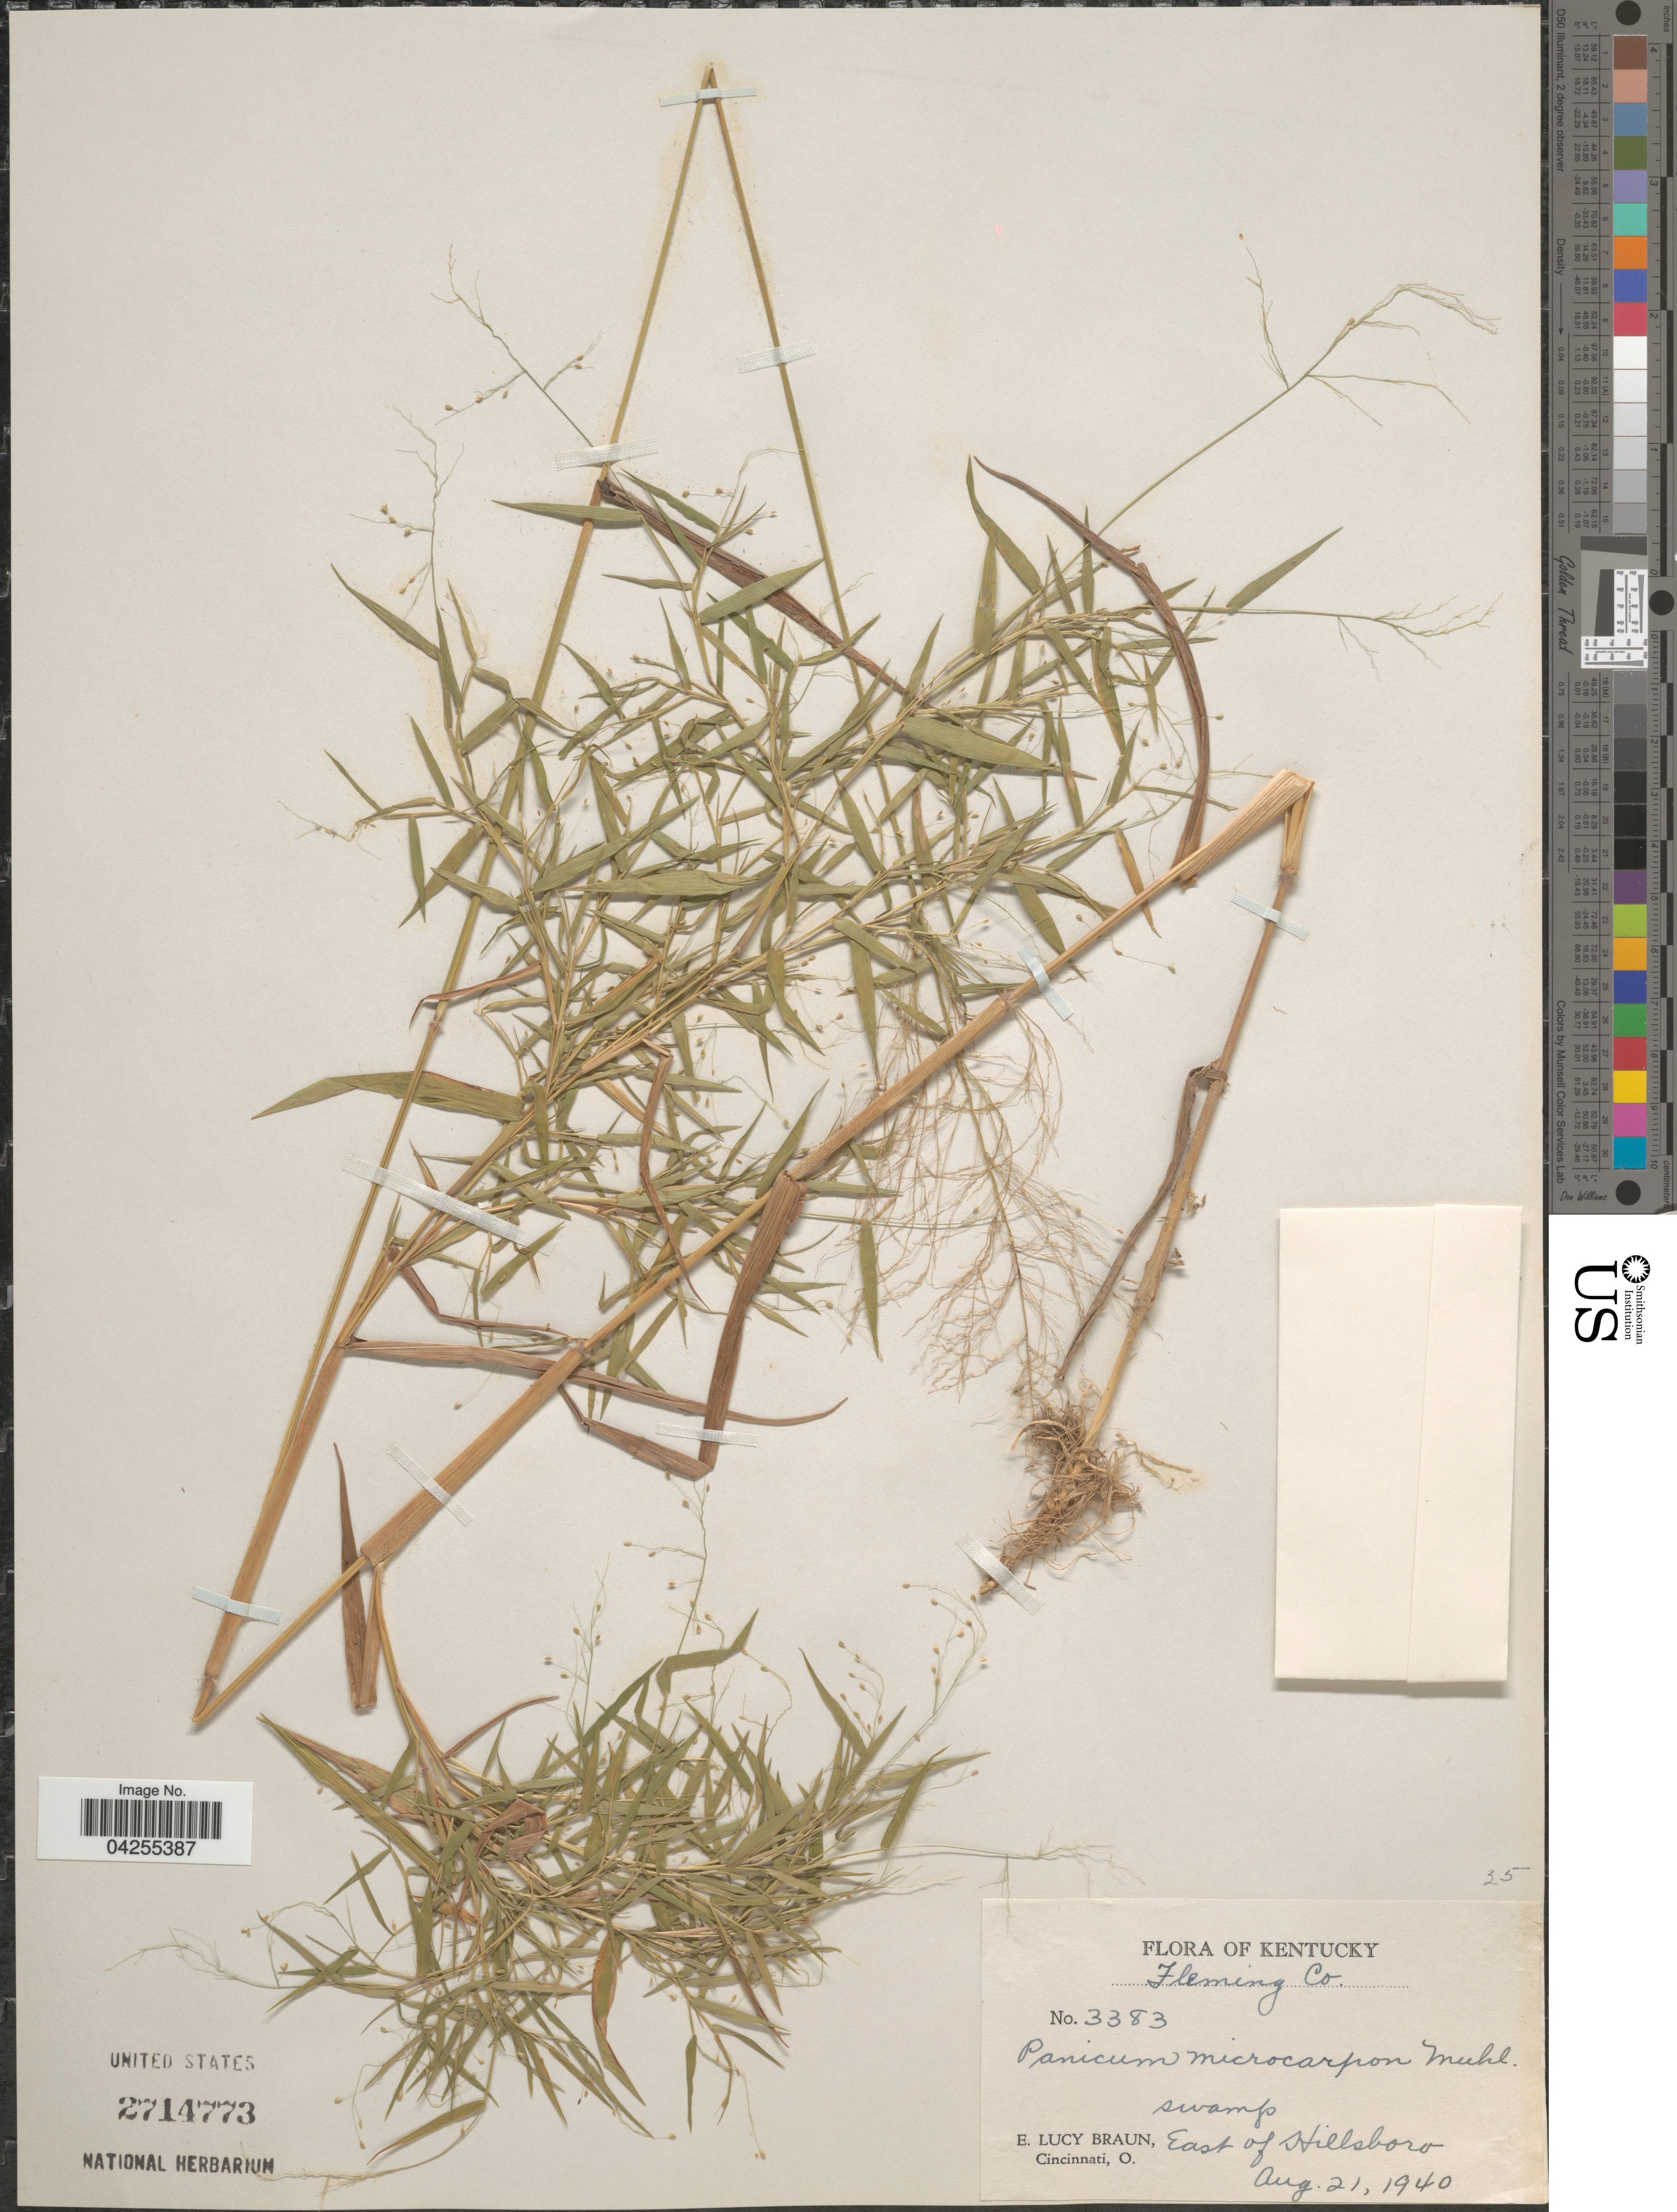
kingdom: Plantae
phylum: Tracheophyta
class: Liliopsida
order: Poales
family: Poaceae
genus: Dichanthelium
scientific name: Dichanthelium dichotomum var. dichotomum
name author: (L.) Gould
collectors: E. L. Braun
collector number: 3383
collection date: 1940-08-21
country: United States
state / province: Kentucky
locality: Fleming Co. Swamp East of Hillsboro.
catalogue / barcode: US 2714773